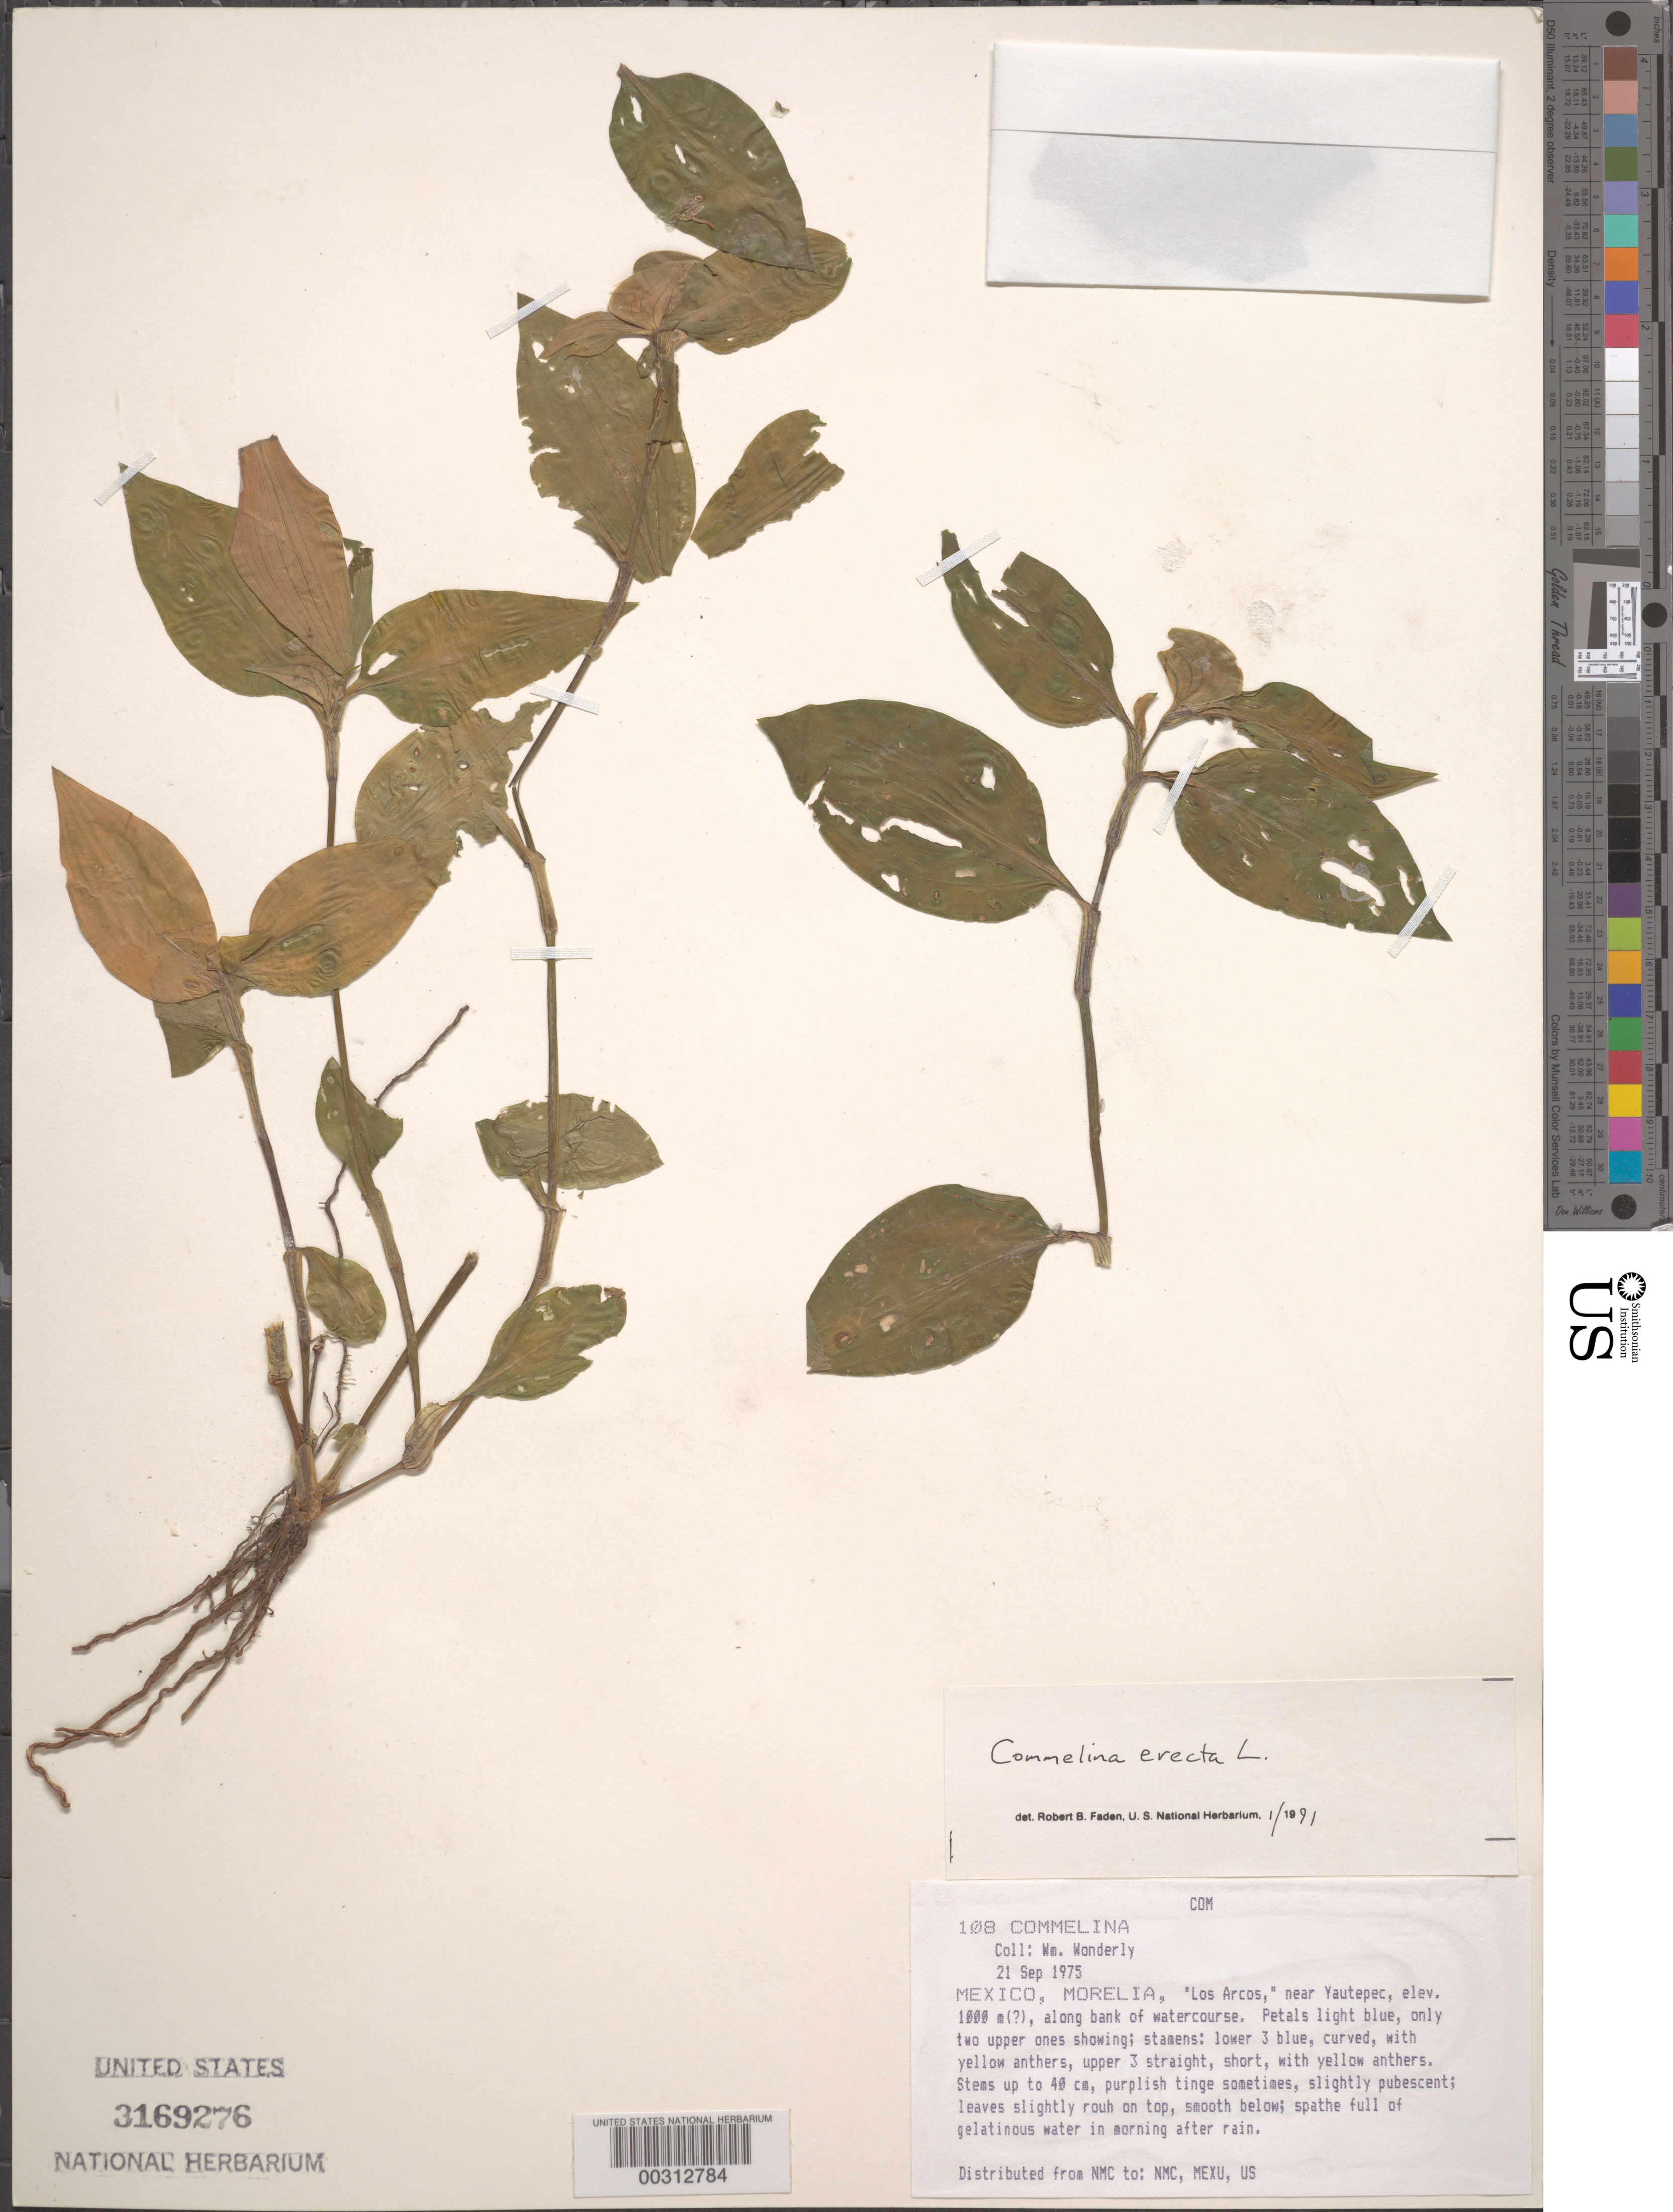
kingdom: Plantae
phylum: Tracheophyta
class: Liliopsida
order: Commelinales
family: Commelinaceae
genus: Commelina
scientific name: Commelina erecta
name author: L.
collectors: W. Wonderly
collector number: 108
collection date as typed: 21 Sep 1975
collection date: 1975-09-21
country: Mexico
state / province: Morelos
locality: Los arcos, near yautepec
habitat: Along bank of watercourse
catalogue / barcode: US 3169276